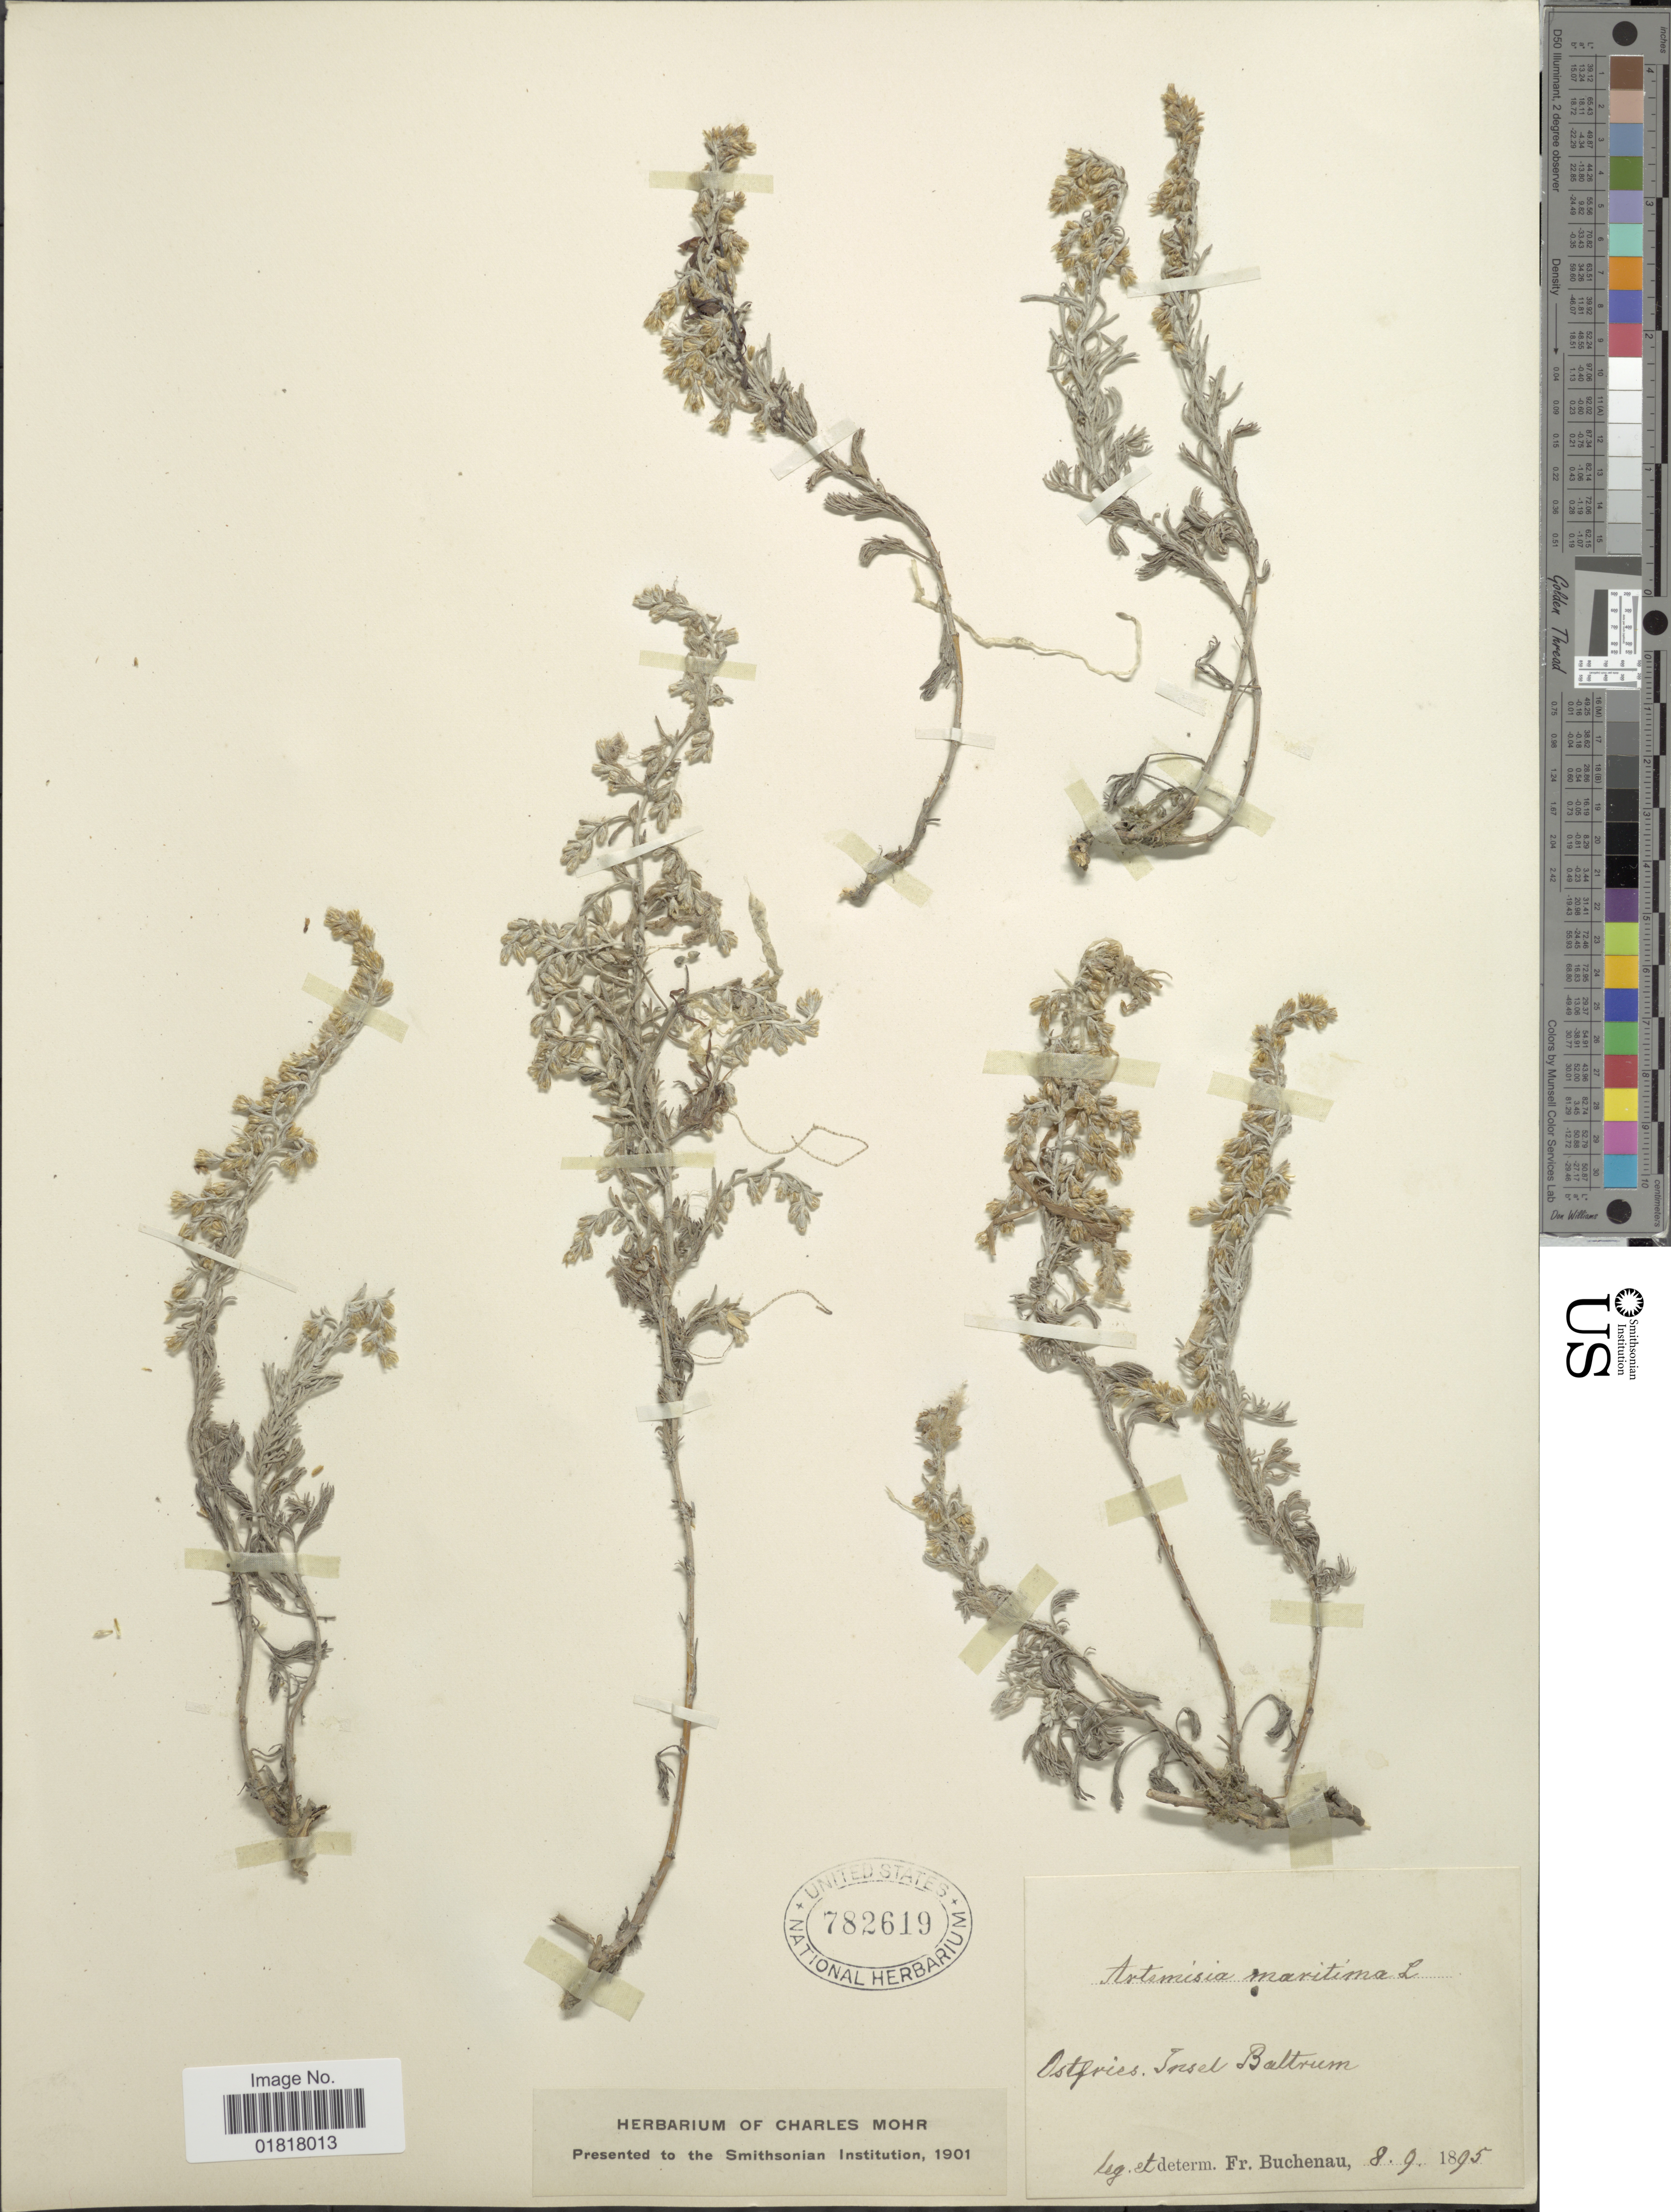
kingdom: Plantae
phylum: Tracheophyta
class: Magnoliopsida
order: Asterales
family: Asteraceae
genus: Artemisia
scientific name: Artemisia maritima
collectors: F. Buchenau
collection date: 1895-09-08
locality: Ostfries, Insel Baltrum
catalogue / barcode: US 782619